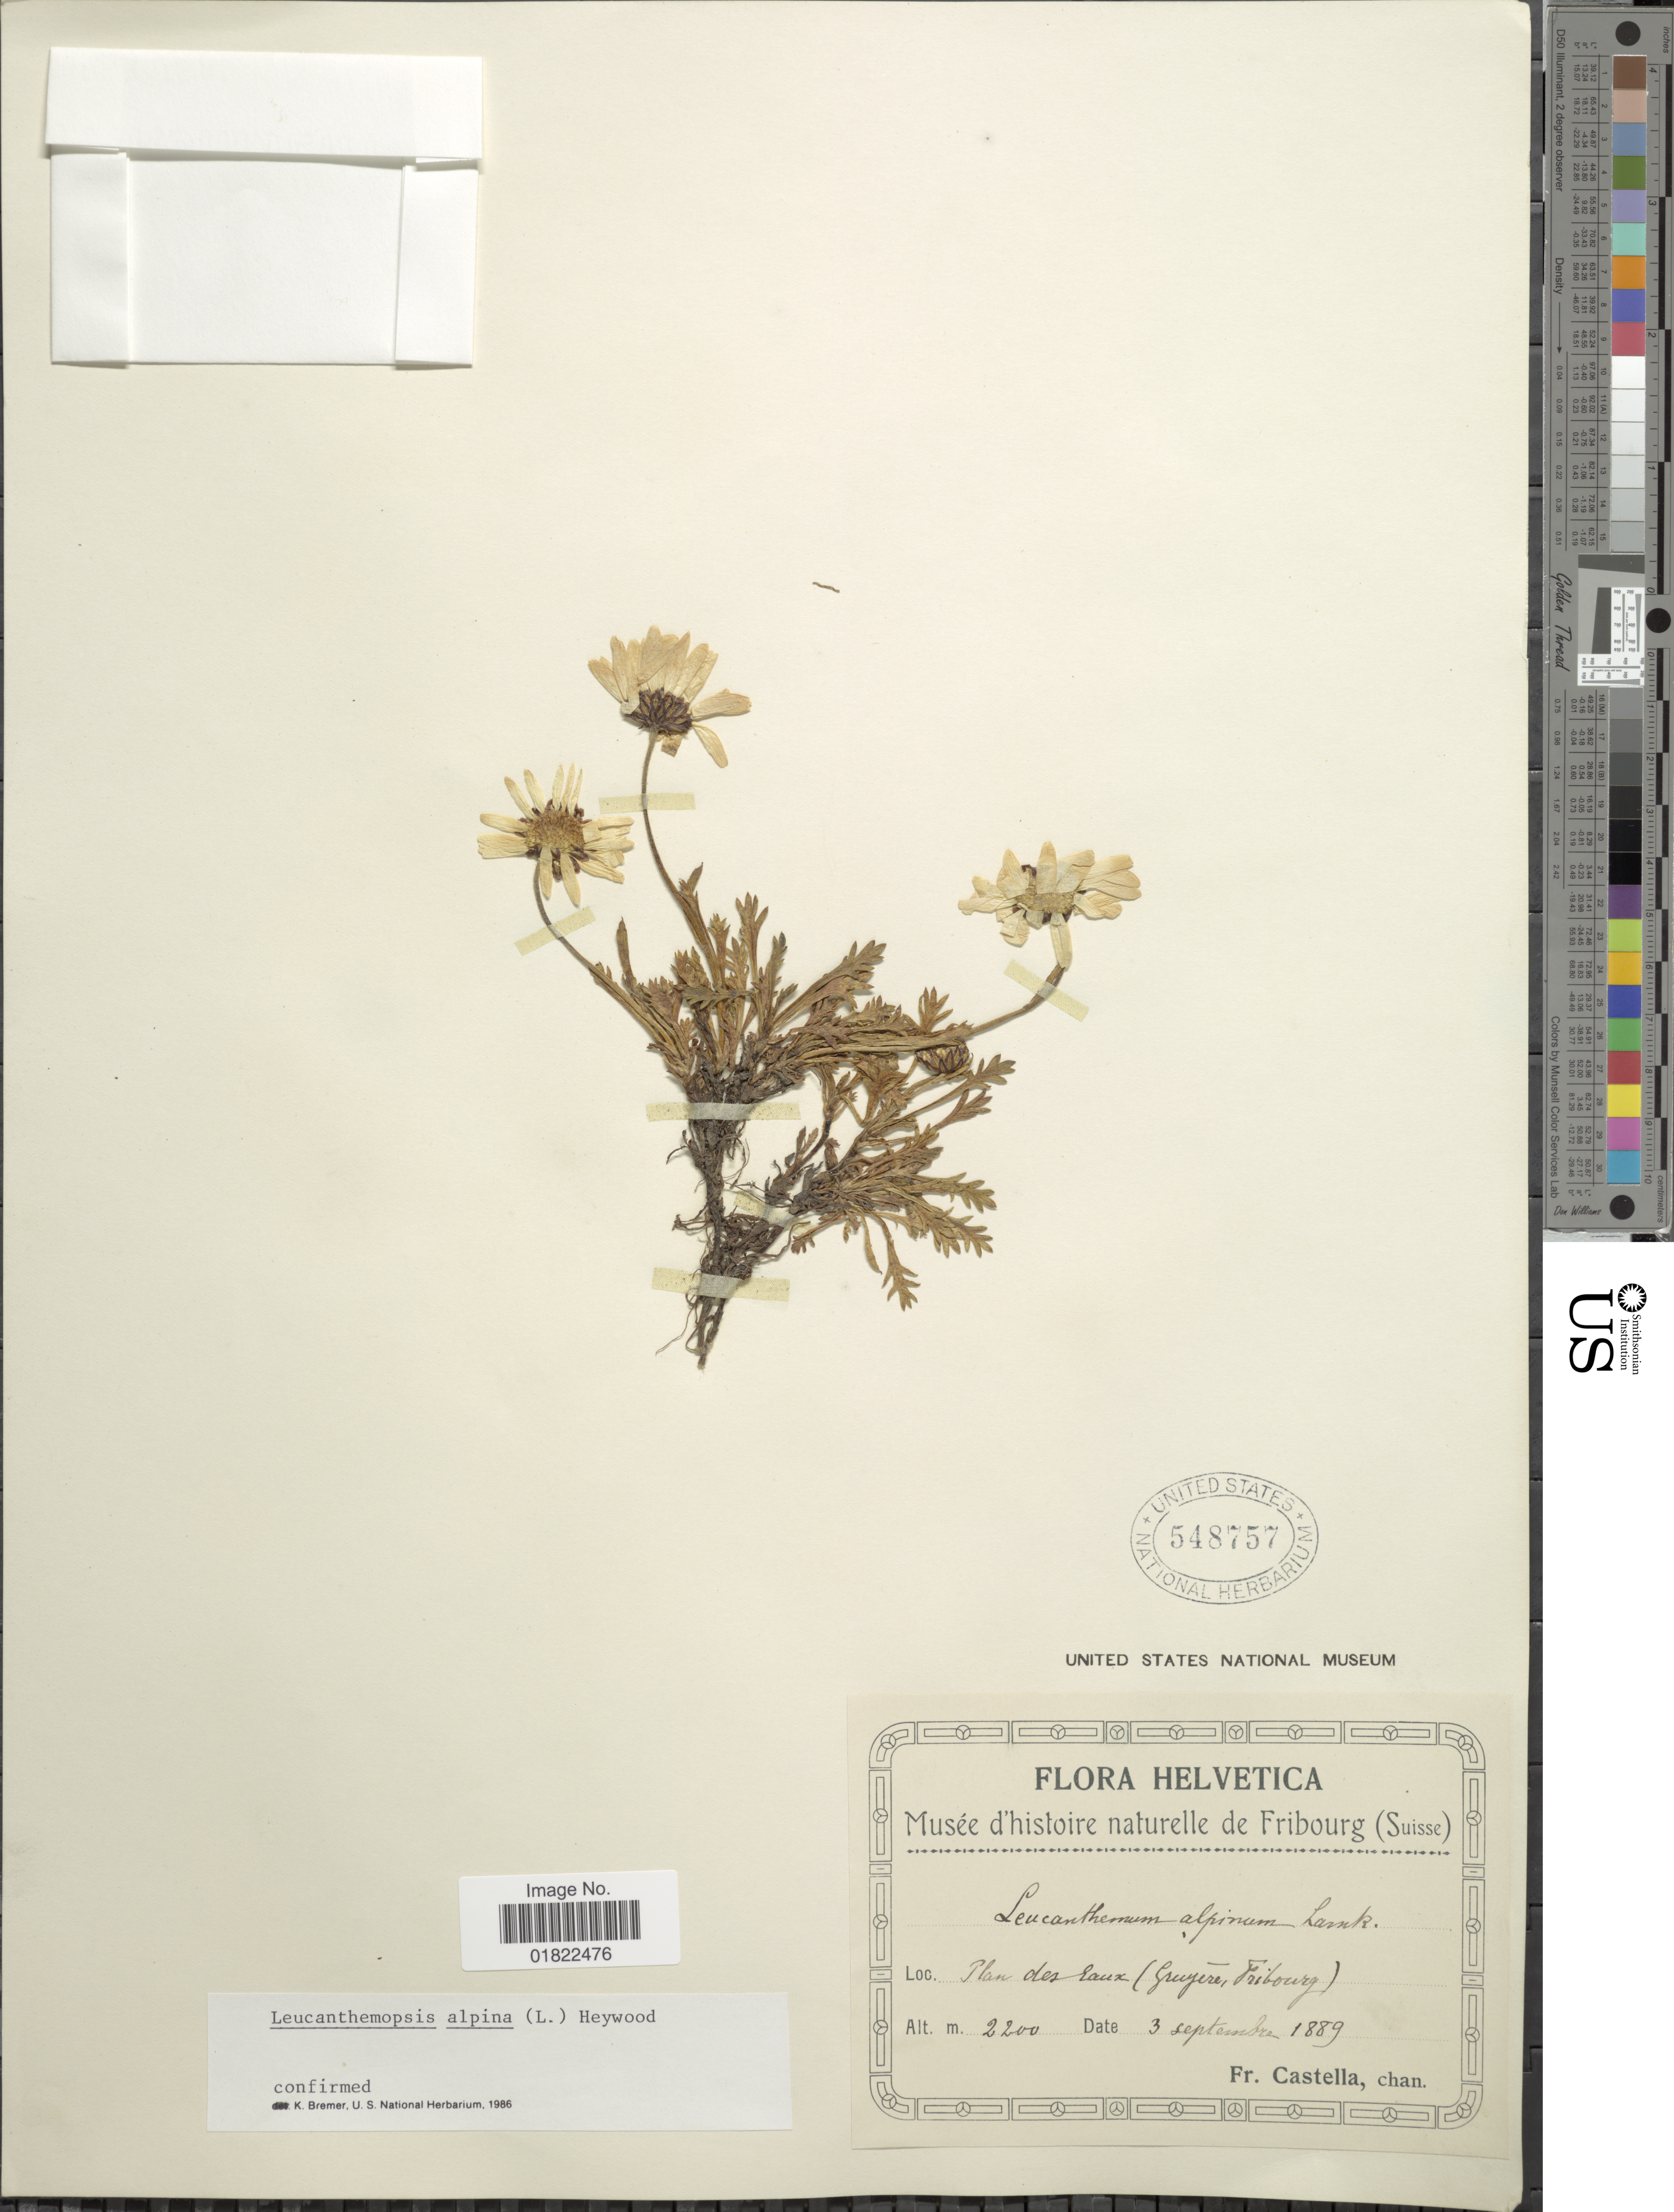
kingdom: Plantae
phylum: Tracheophyta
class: Magnoliopsida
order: Asterales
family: Asteraceae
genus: Leucanthemopsis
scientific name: Leucanthemopsis alpina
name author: (L.) Heywood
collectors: Fr. Castella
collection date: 1889-09-03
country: Switzerland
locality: Helvetica, Plan des Eaux, Gruyere, Fribourg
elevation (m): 2200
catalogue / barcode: US 548757